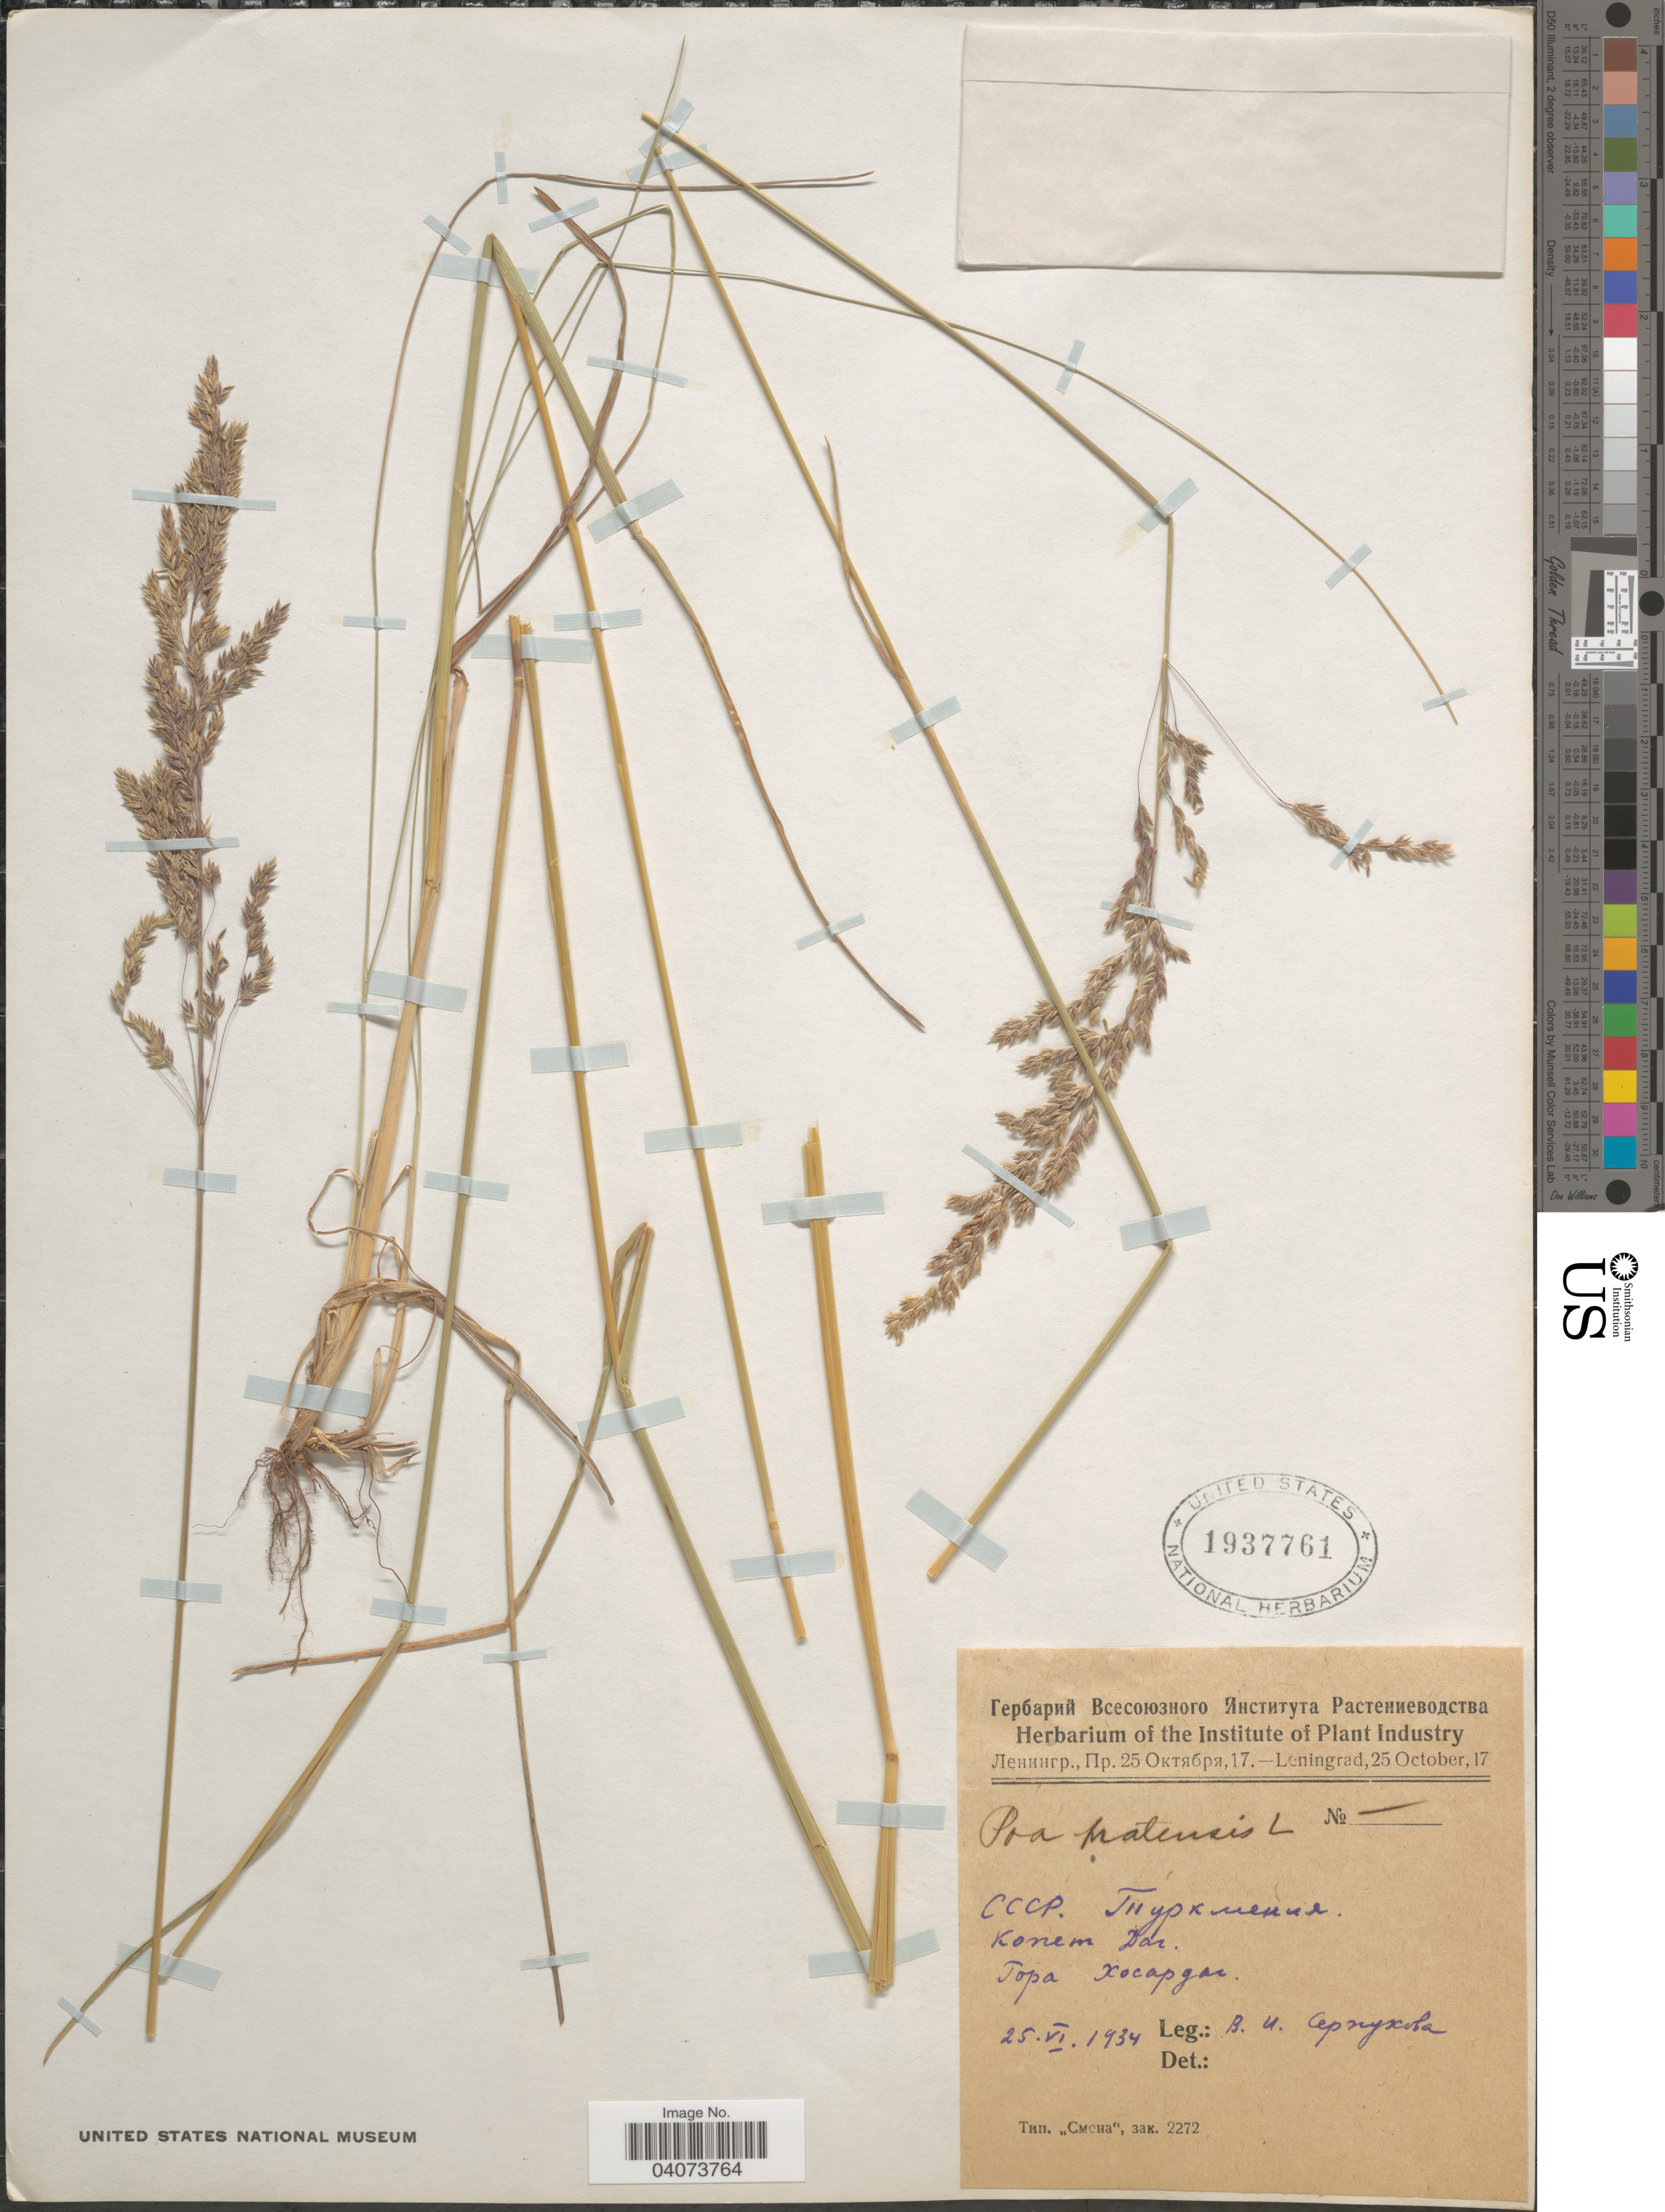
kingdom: Plantae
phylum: Tracheophyta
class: Liliopsida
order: Poales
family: Poaceae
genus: Poa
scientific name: Poa pratensis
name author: L.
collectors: V. Serpukhova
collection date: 1934-06-25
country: Turkmenistan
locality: Kopet Dag Mts., Khosardag Mt.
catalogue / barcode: US 1937761